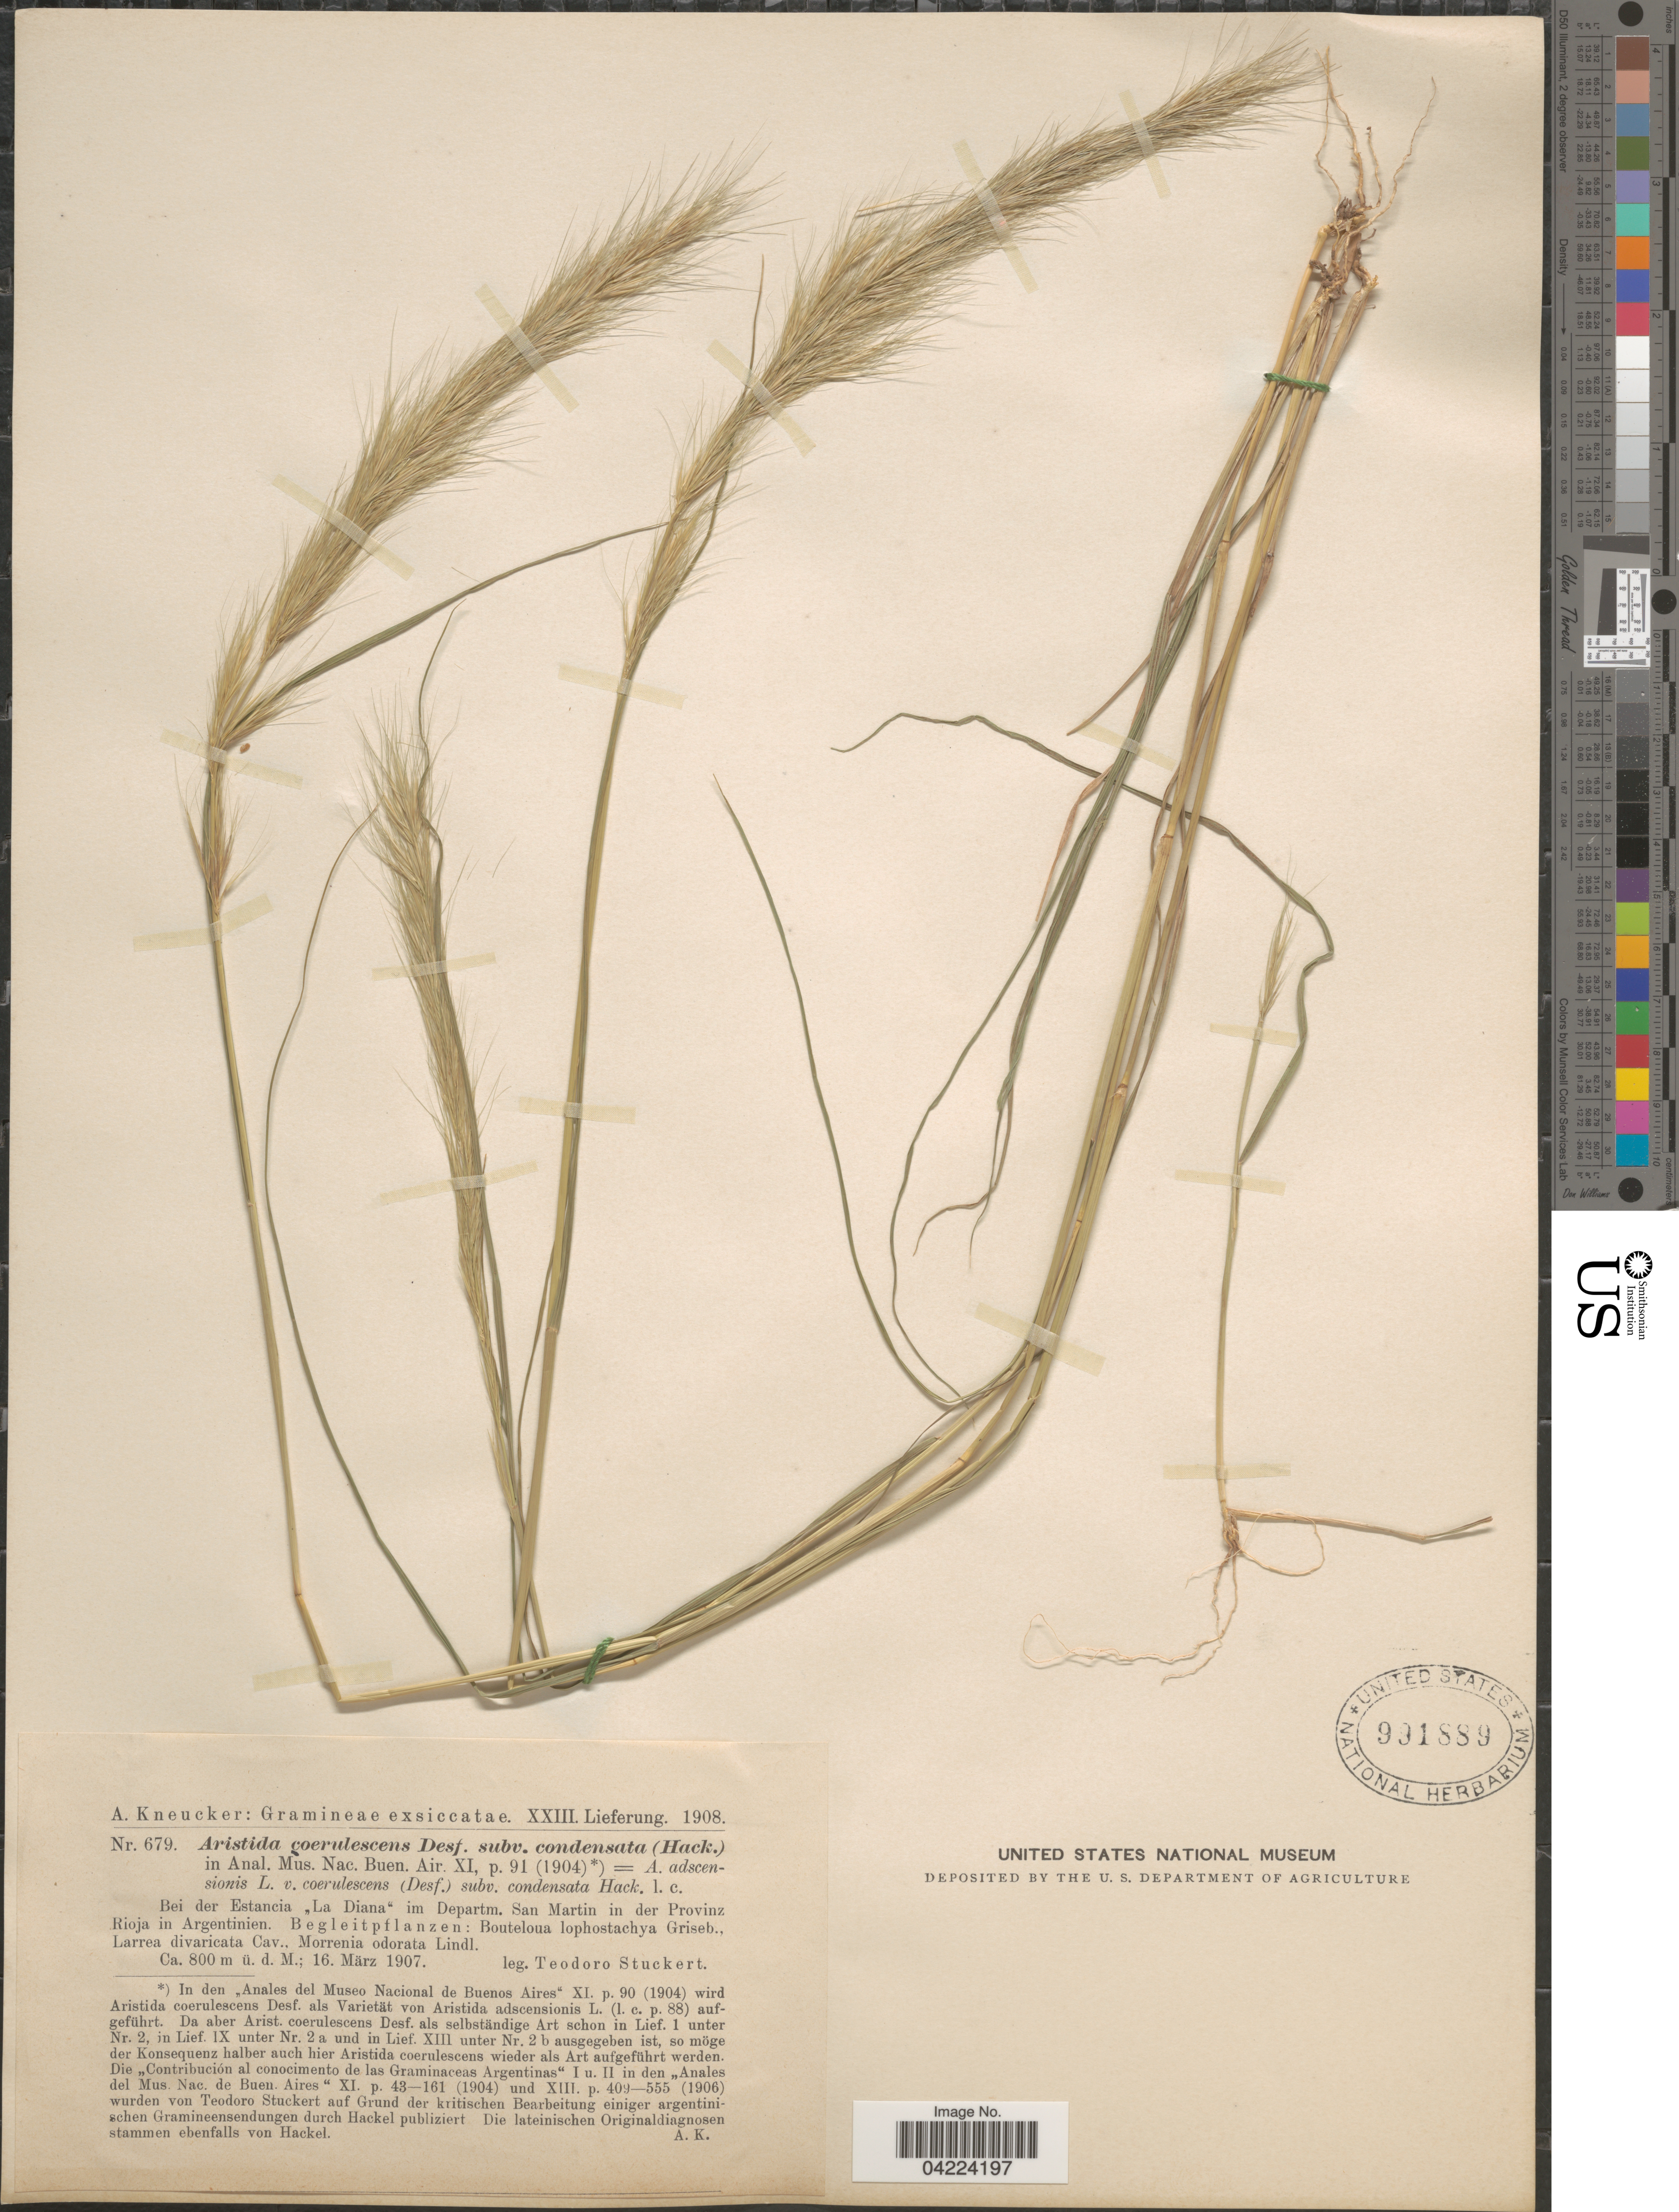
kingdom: Plantae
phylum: Tracheophyta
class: Liliopsida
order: Poales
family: Poaceae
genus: Aristida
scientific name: Aristida adscensionis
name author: L.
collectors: T. Stuckert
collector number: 679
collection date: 1907-03-16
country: Argentina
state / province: La Rioja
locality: Bei der Estancia "La Diana" im Departm. San Martin in der Provinz Rioja in Argentinien.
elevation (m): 800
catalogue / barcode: US 991889